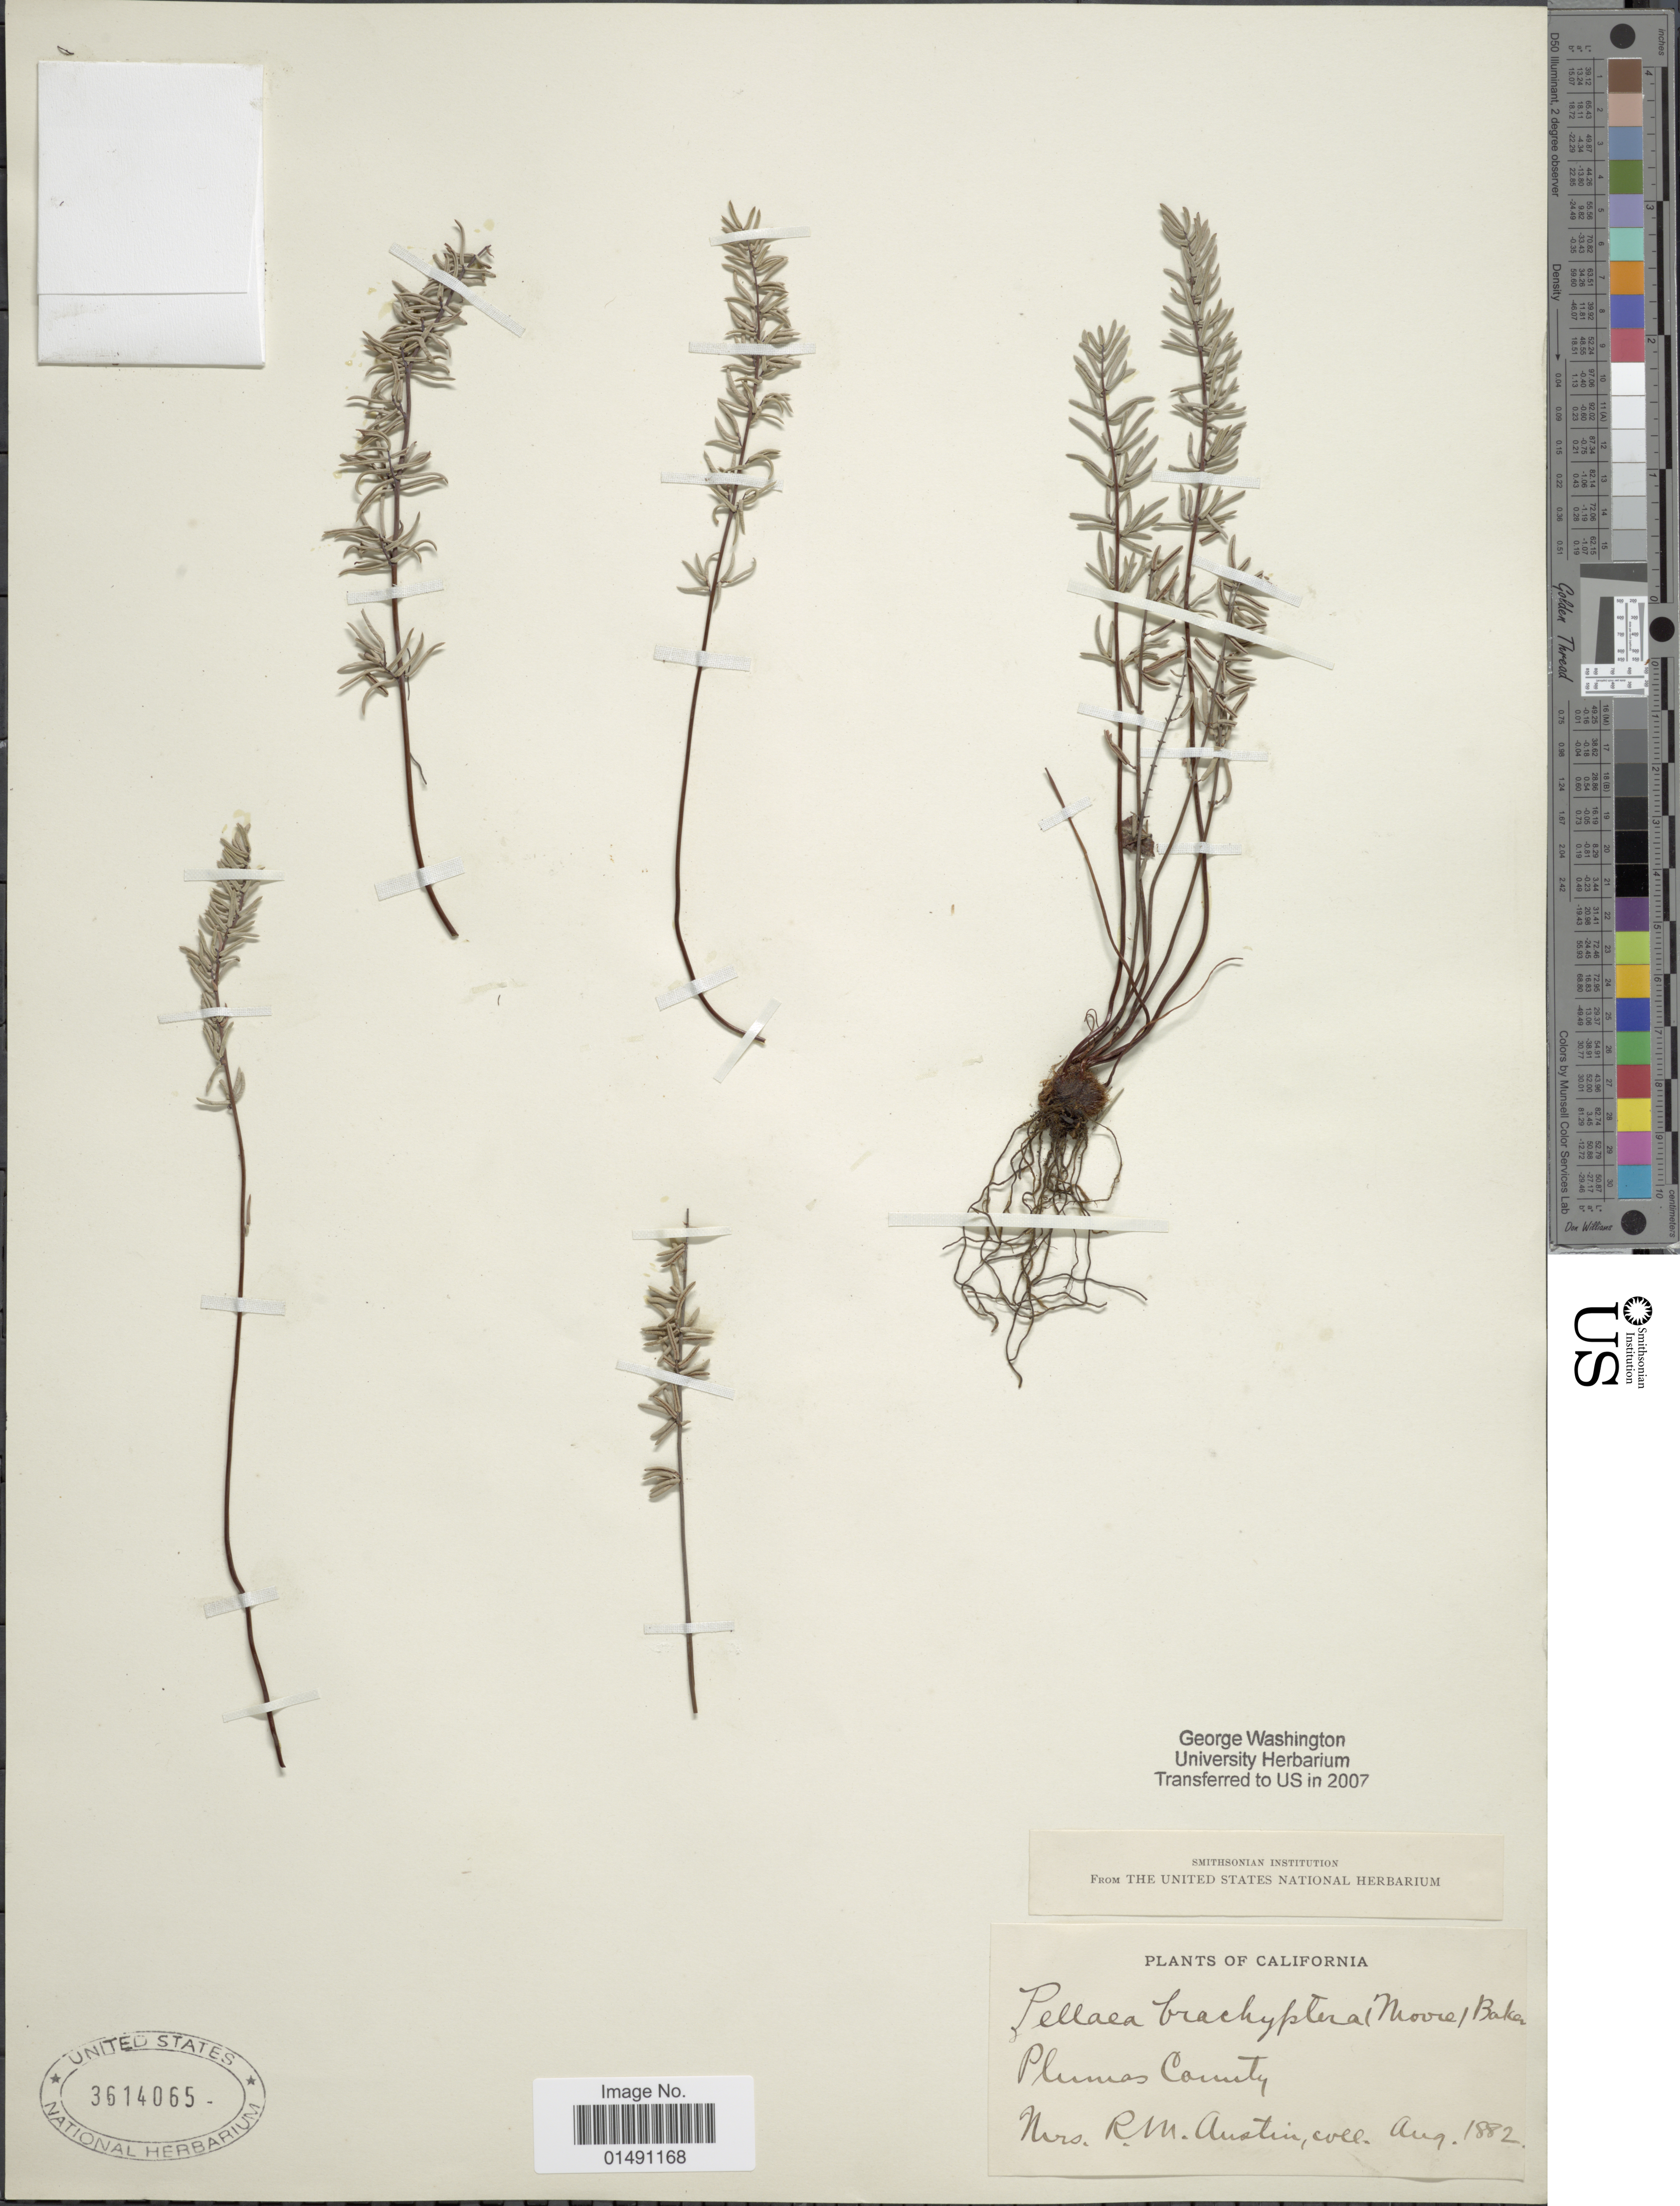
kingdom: Plantae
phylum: Tracheophyta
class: Polypodiopsida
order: Polypodiales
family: Pteridaceae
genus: Pellaea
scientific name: Pellaea brachyptera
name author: (T. Moore) Baker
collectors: R. Austin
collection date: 1882-08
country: United States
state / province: California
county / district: Plumas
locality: Plumas County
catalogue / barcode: US 3614065